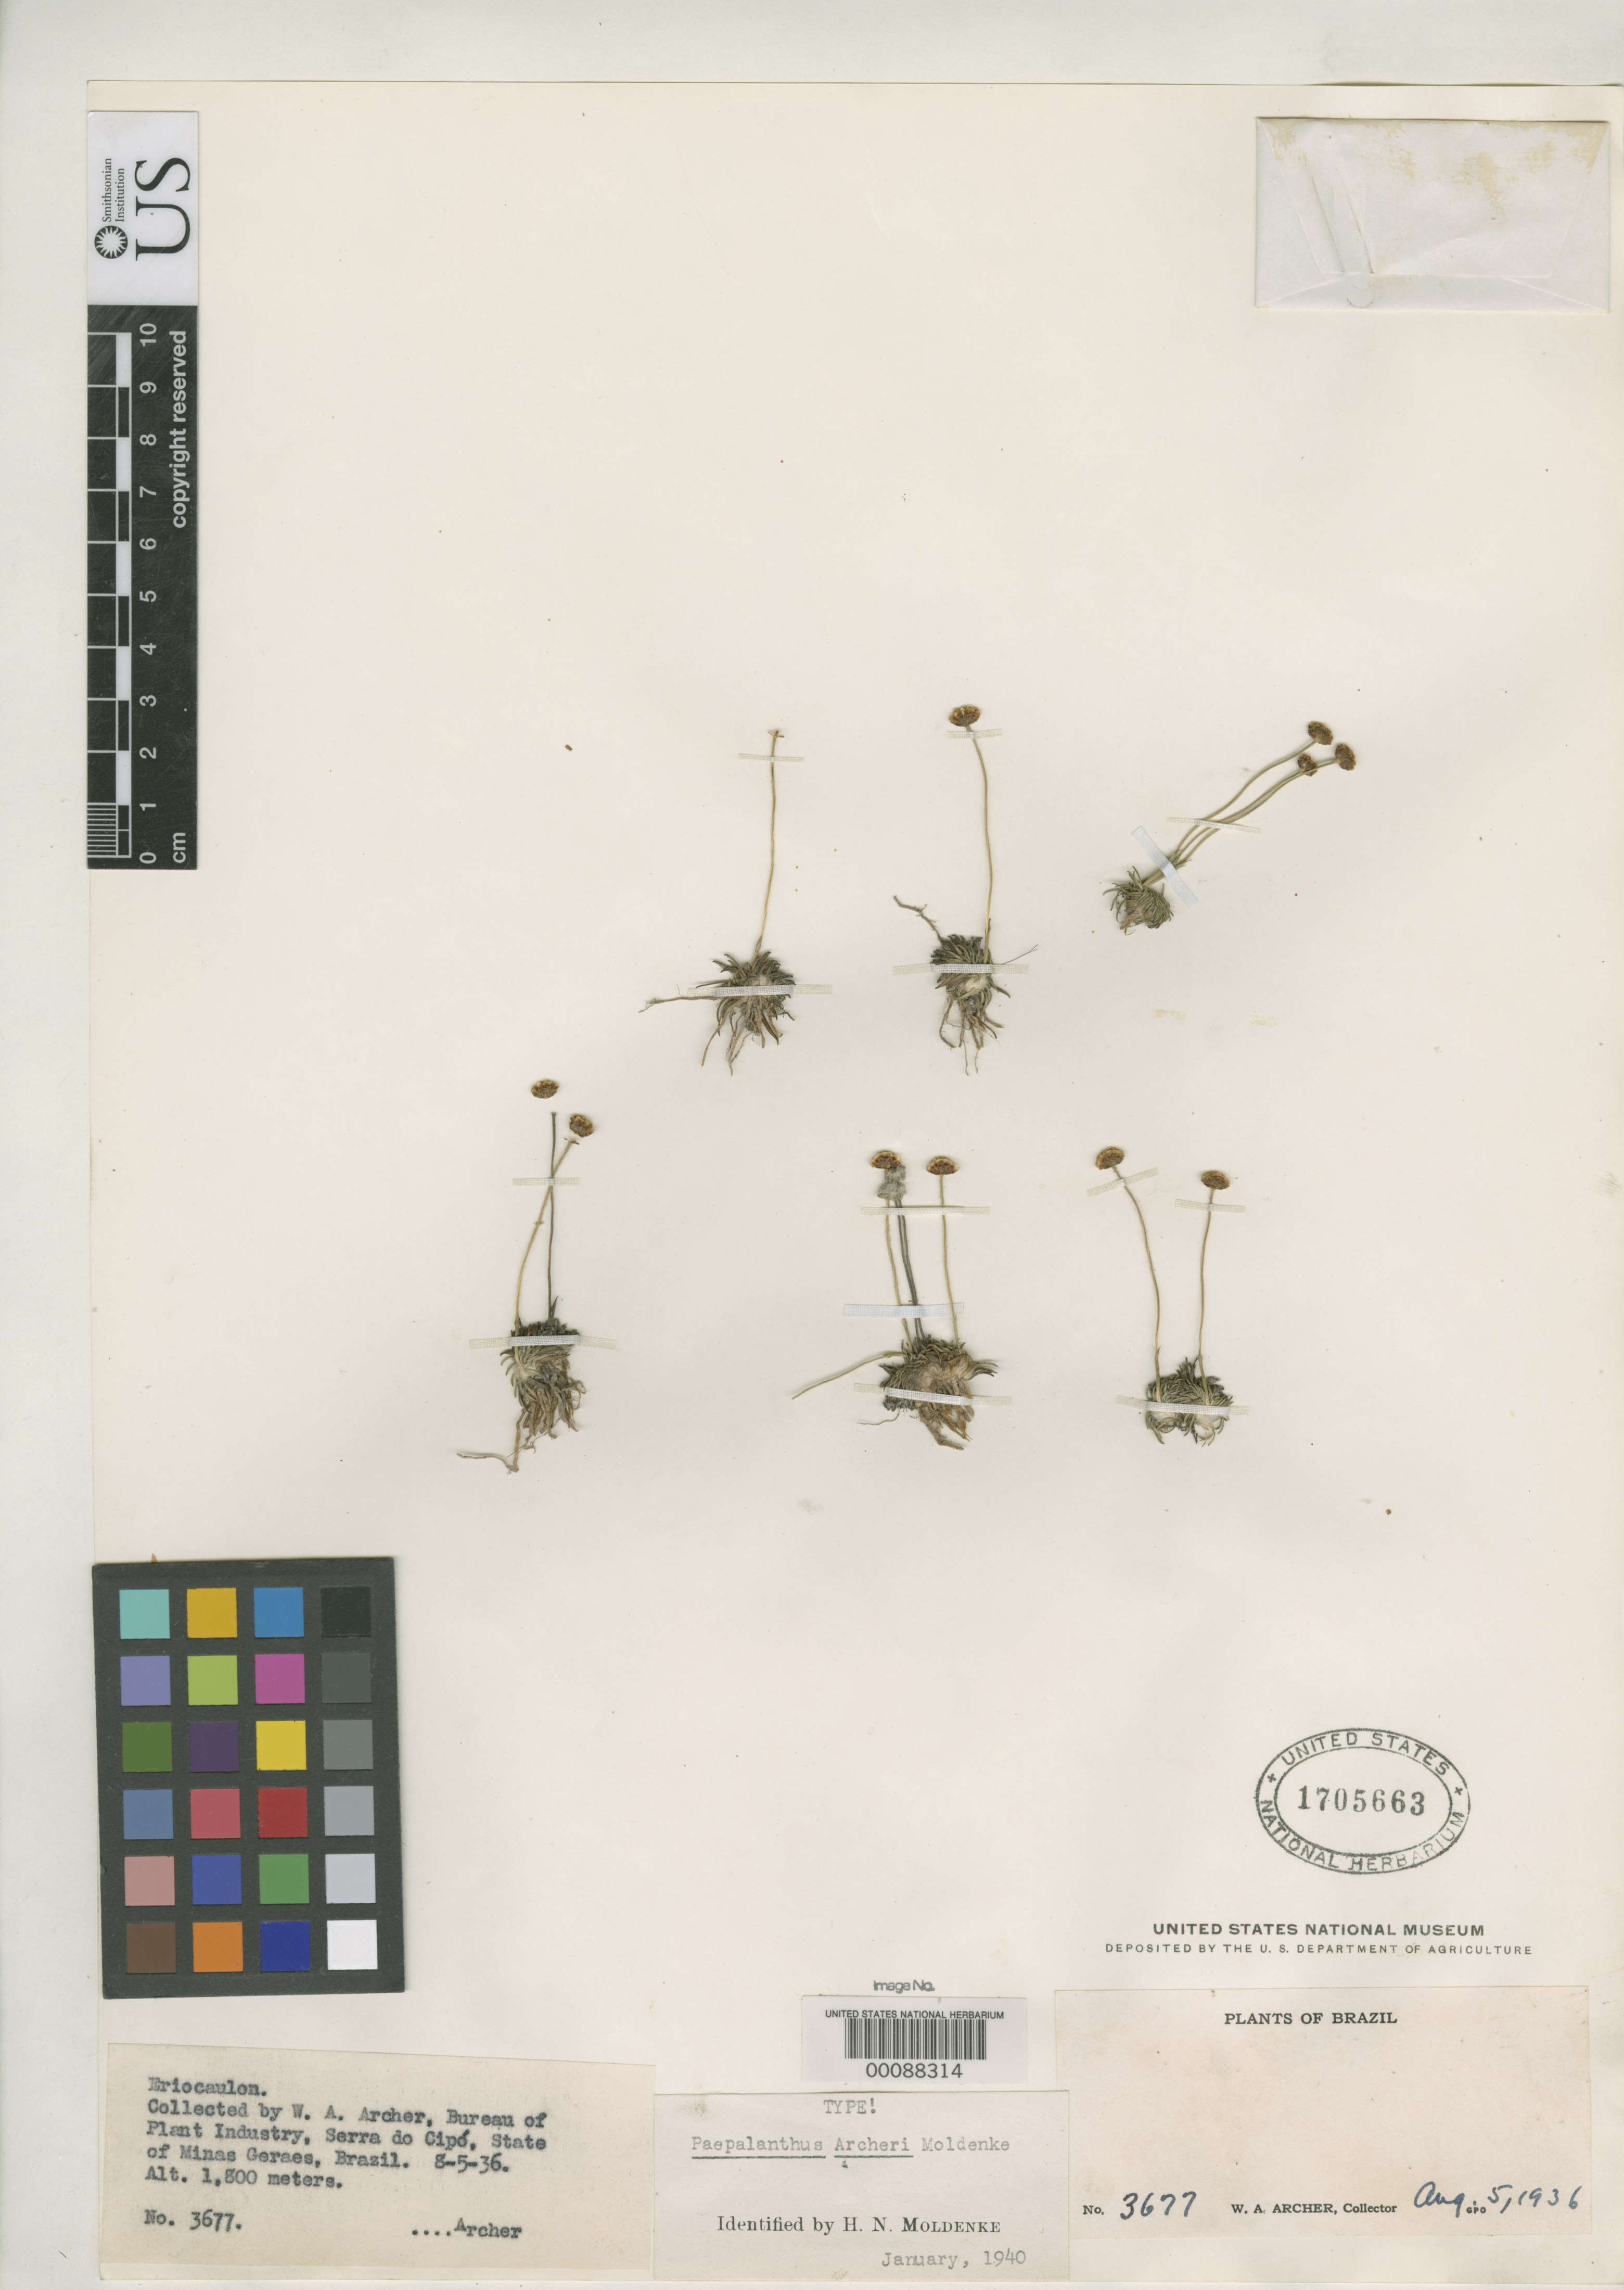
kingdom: Plantae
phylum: Tracheophyta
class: Liliopsida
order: Poales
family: Eriocaulaceae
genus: Paepalanthus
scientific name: Paepalanthus archeri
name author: Moldenke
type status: Holotype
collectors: W. A. Archer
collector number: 3677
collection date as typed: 05 Aug 1936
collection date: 1936-08-05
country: Brazil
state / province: Minas Gerais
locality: Serra do Cipo.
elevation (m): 1800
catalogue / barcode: US 1705663